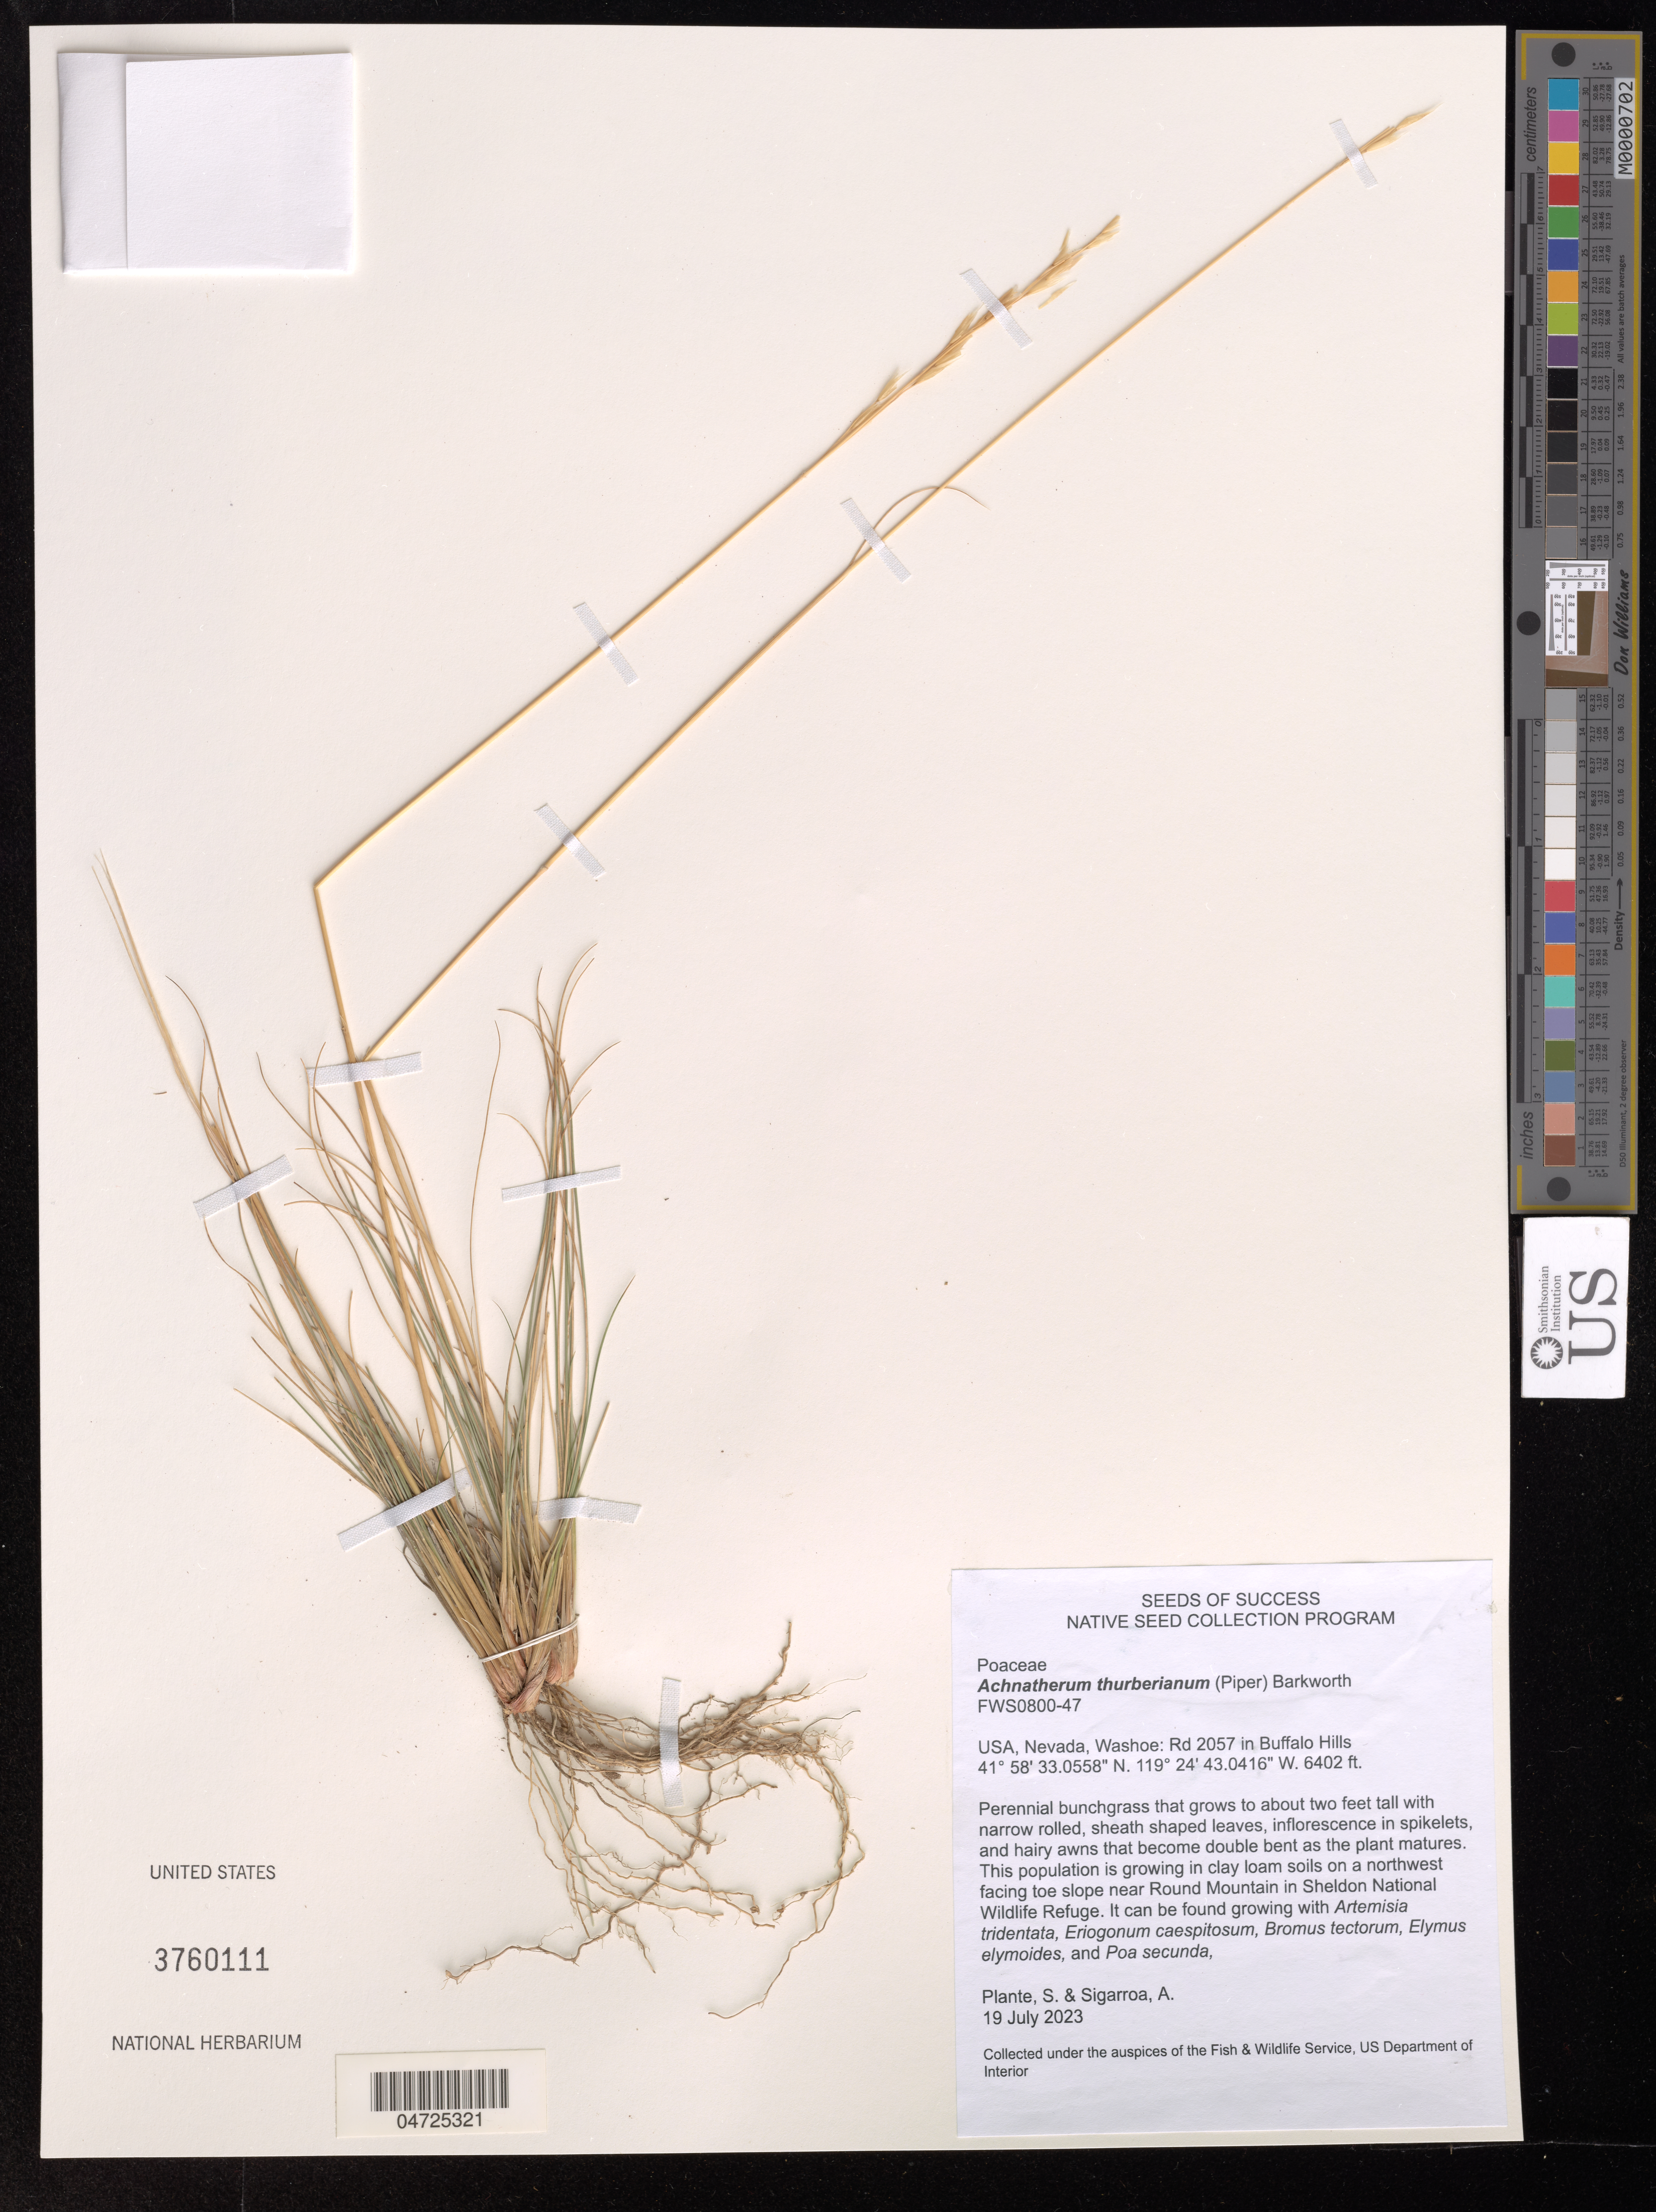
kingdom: Plantae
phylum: Tracheophyta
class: Liliopsida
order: Poales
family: Poaceae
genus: Achnatherum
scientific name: Achnatherum thurberianum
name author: (Piper) Barkworth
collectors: S. Plante & A. Sigarroa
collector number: FWS0800-47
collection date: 2023-07-19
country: United States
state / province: Nevada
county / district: Washoe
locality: Washoe: Rd 2507 in Buffalo Hills. On a northwest facing toe slope near Round Mountain in Sheldon National Wildlife Refuge.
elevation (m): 1951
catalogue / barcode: US 3760111